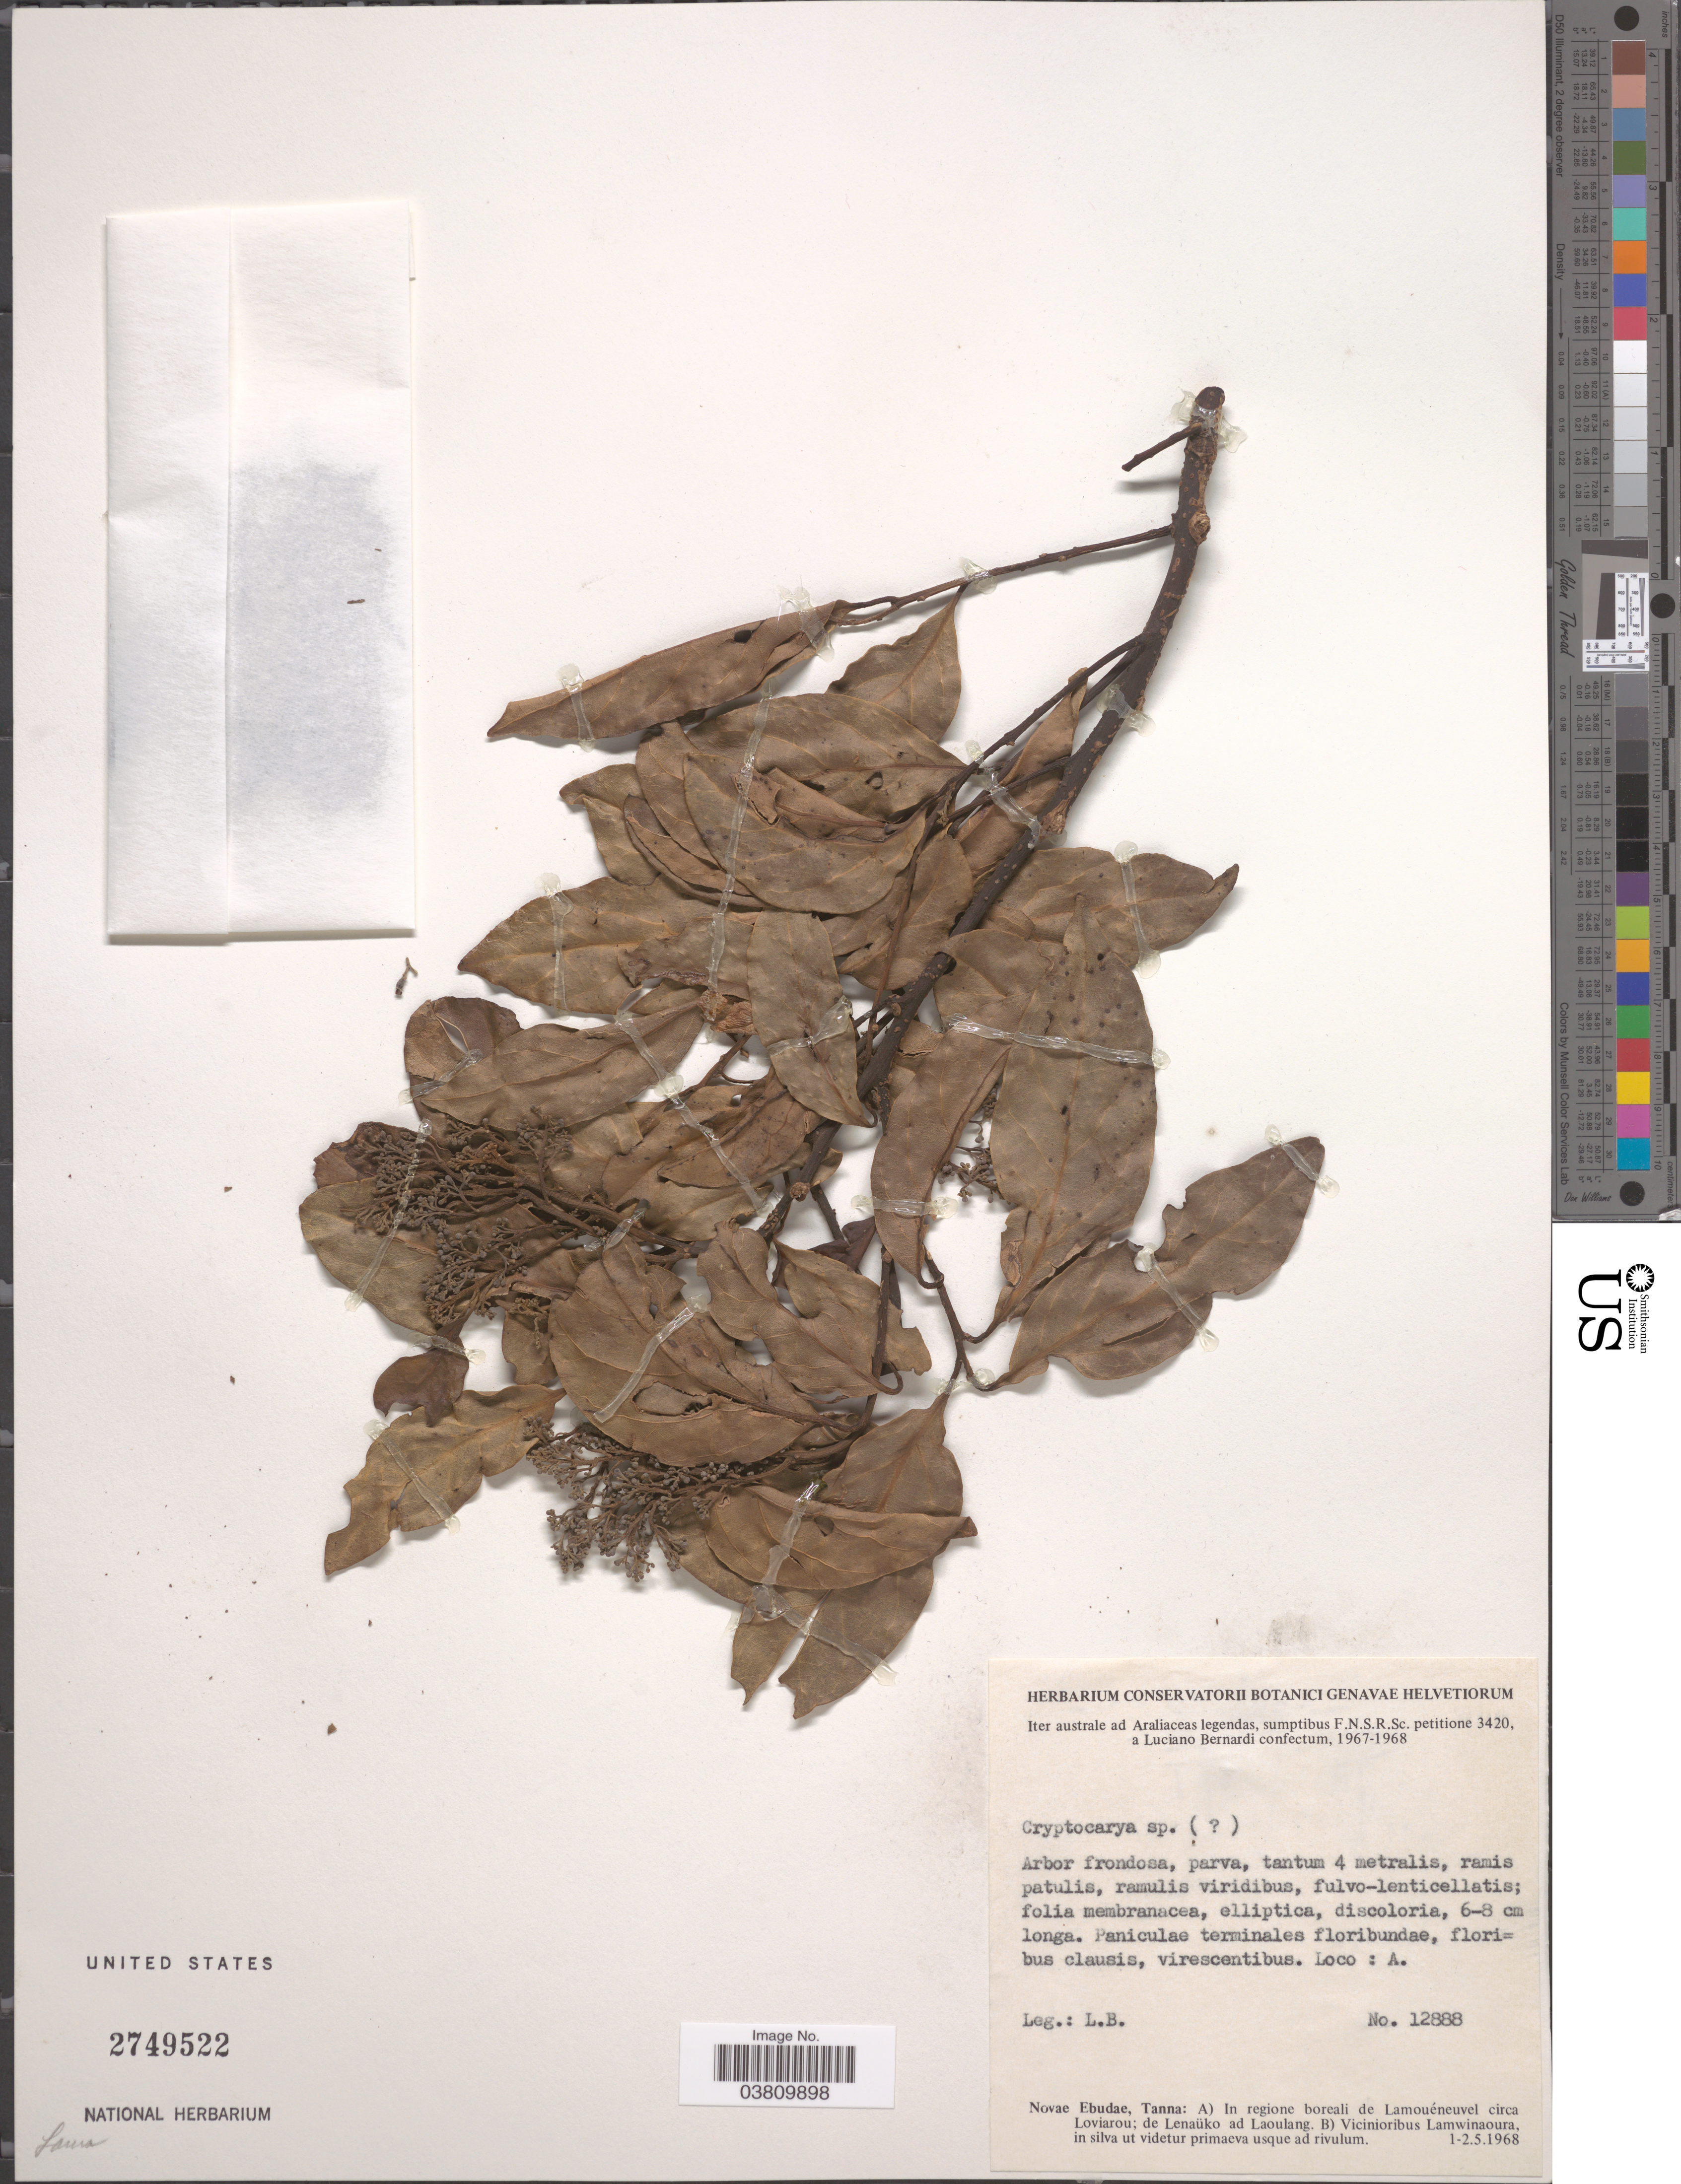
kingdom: Plantae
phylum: Tracheophyta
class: Magnoliopsida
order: Laurales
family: Lauraceae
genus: Cryptocarya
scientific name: Cryptocarya sp.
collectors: L. Bernardi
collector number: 12888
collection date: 1968-05-01/1968-05-02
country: Vanuatu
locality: Novae Ebudae, Tanna: In regione boreali de lamouéneuvel circa Loviarou; de Lenaüko ad Laoulang.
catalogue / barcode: US 2749522